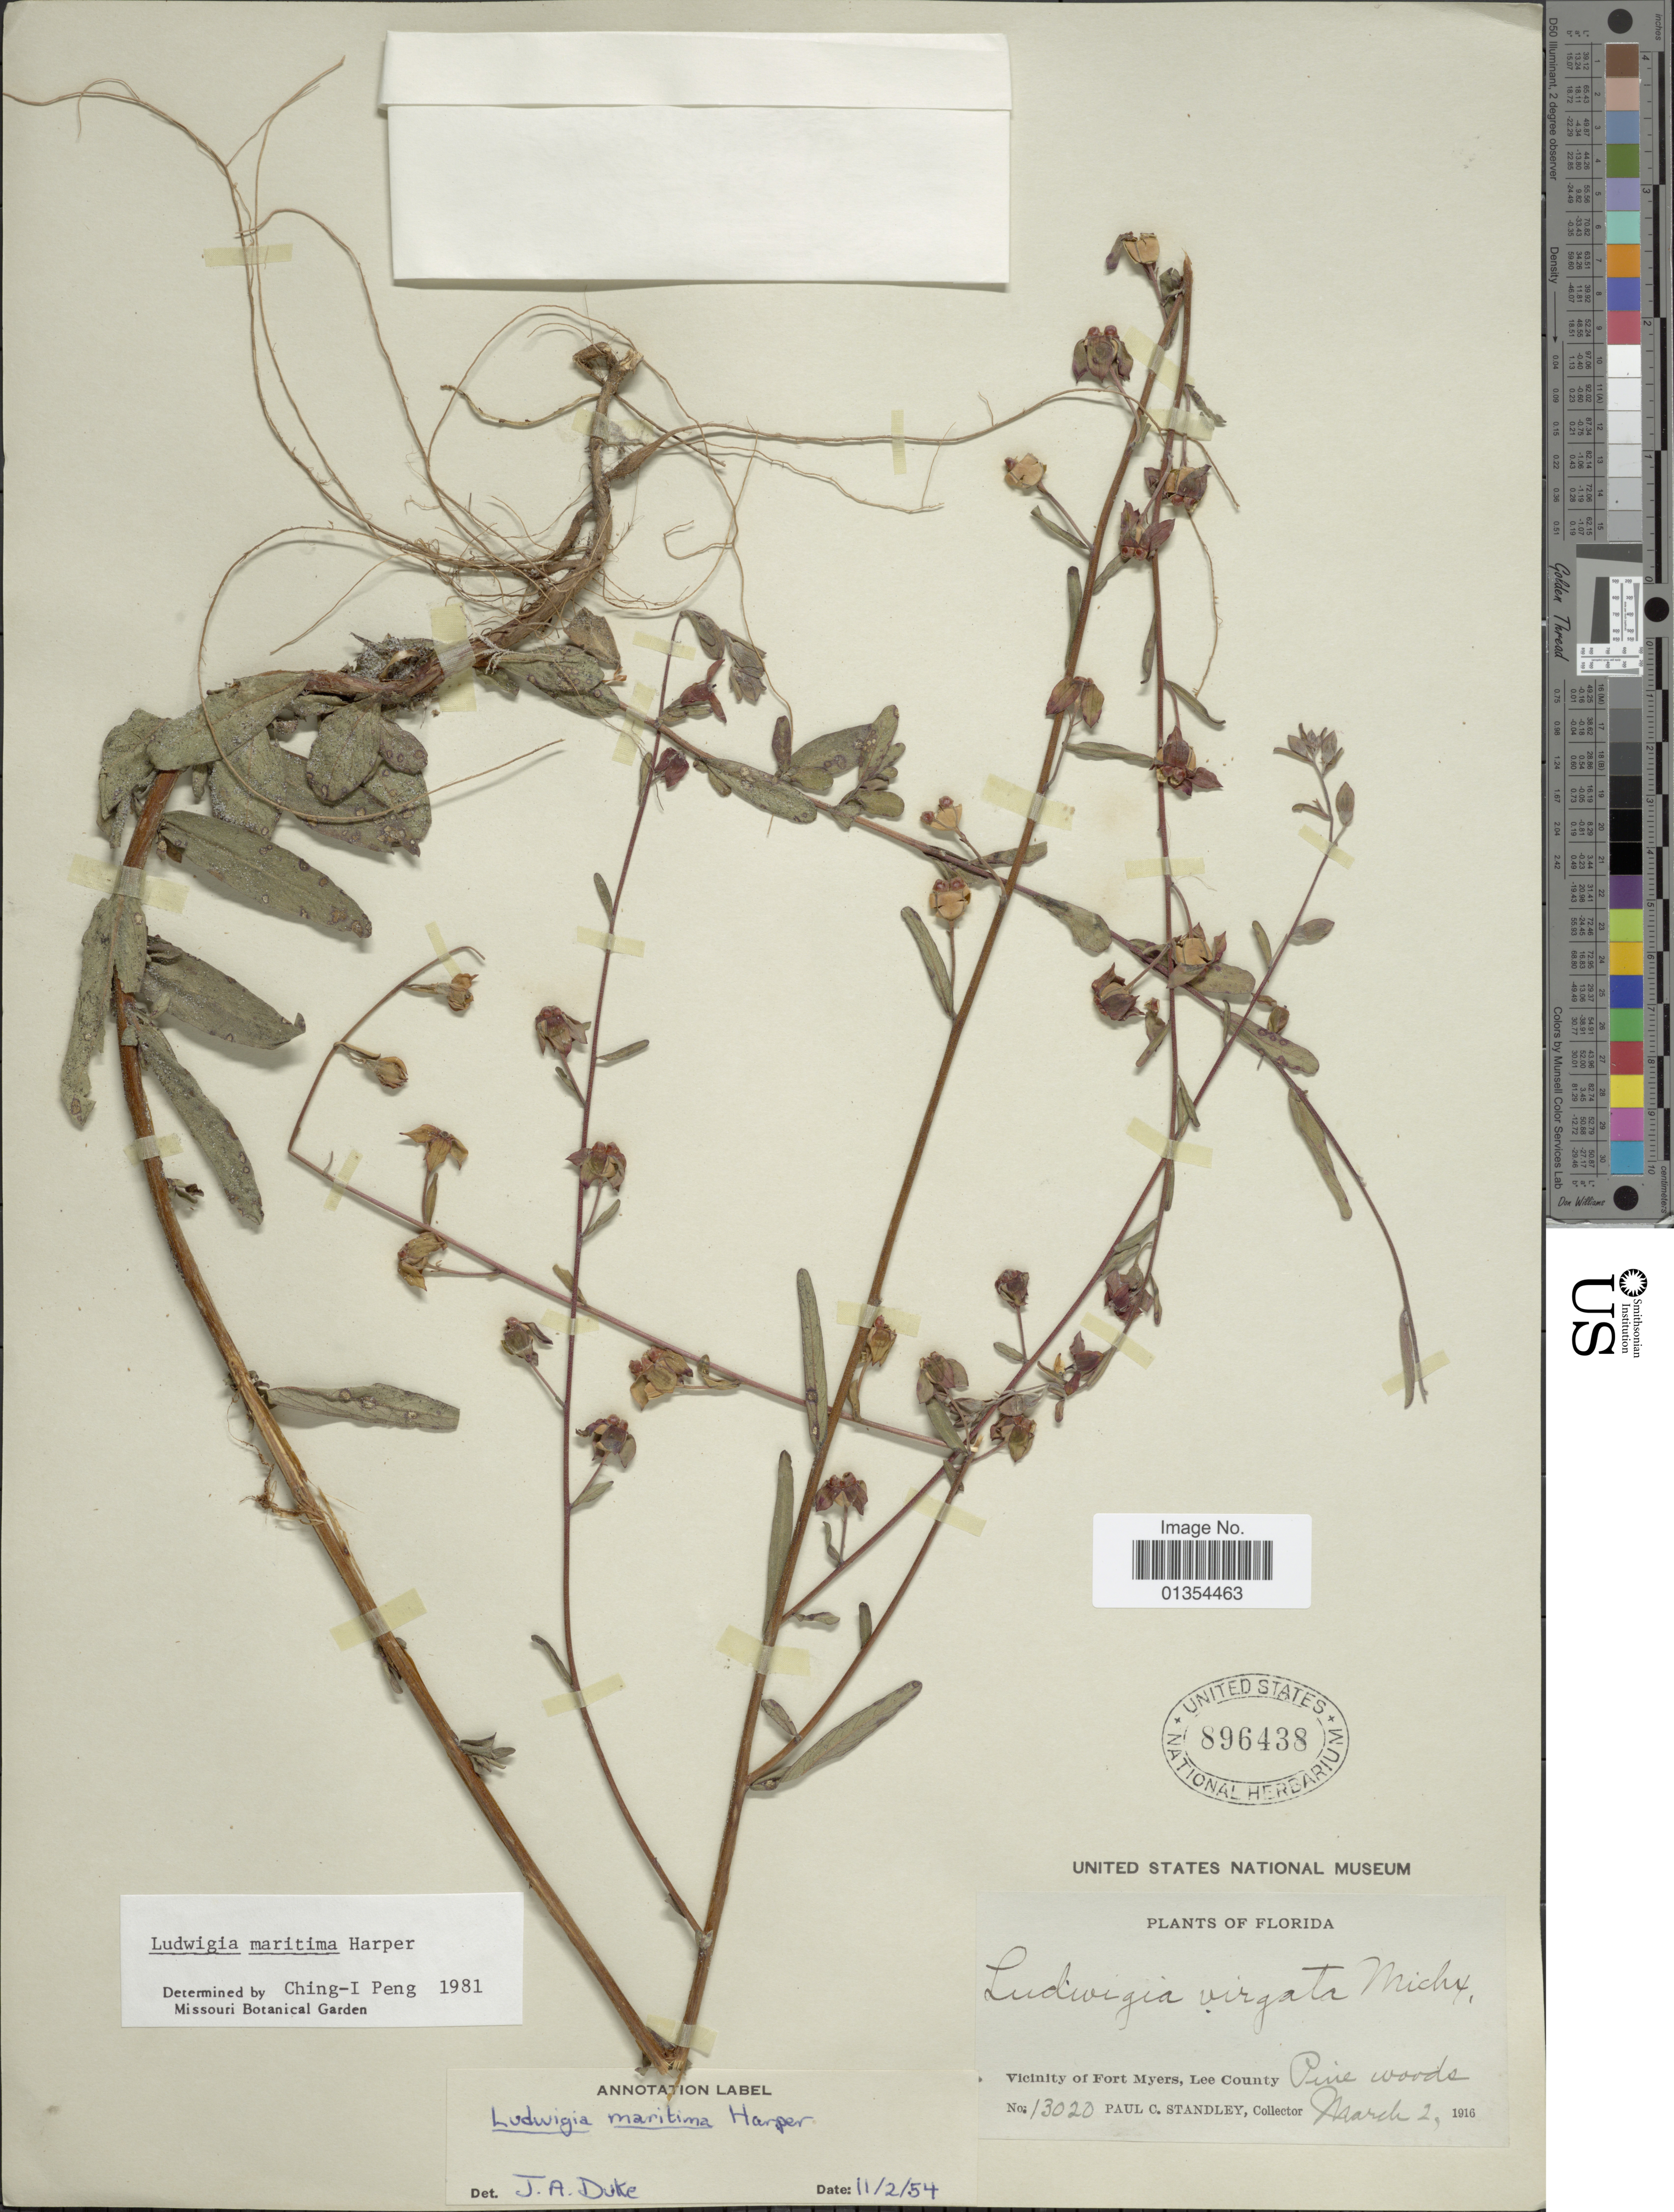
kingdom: Plantae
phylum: Tracheophyta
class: Magnoliopsida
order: Myrtales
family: Onagraceae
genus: Ludwigia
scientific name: Ludwigia maritima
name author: R.M. Harper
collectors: P. C. Standley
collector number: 13020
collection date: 1916-03-02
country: United States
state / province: Florida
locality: Vicinity of Fort Myers, Lee County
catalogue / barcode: US 896438